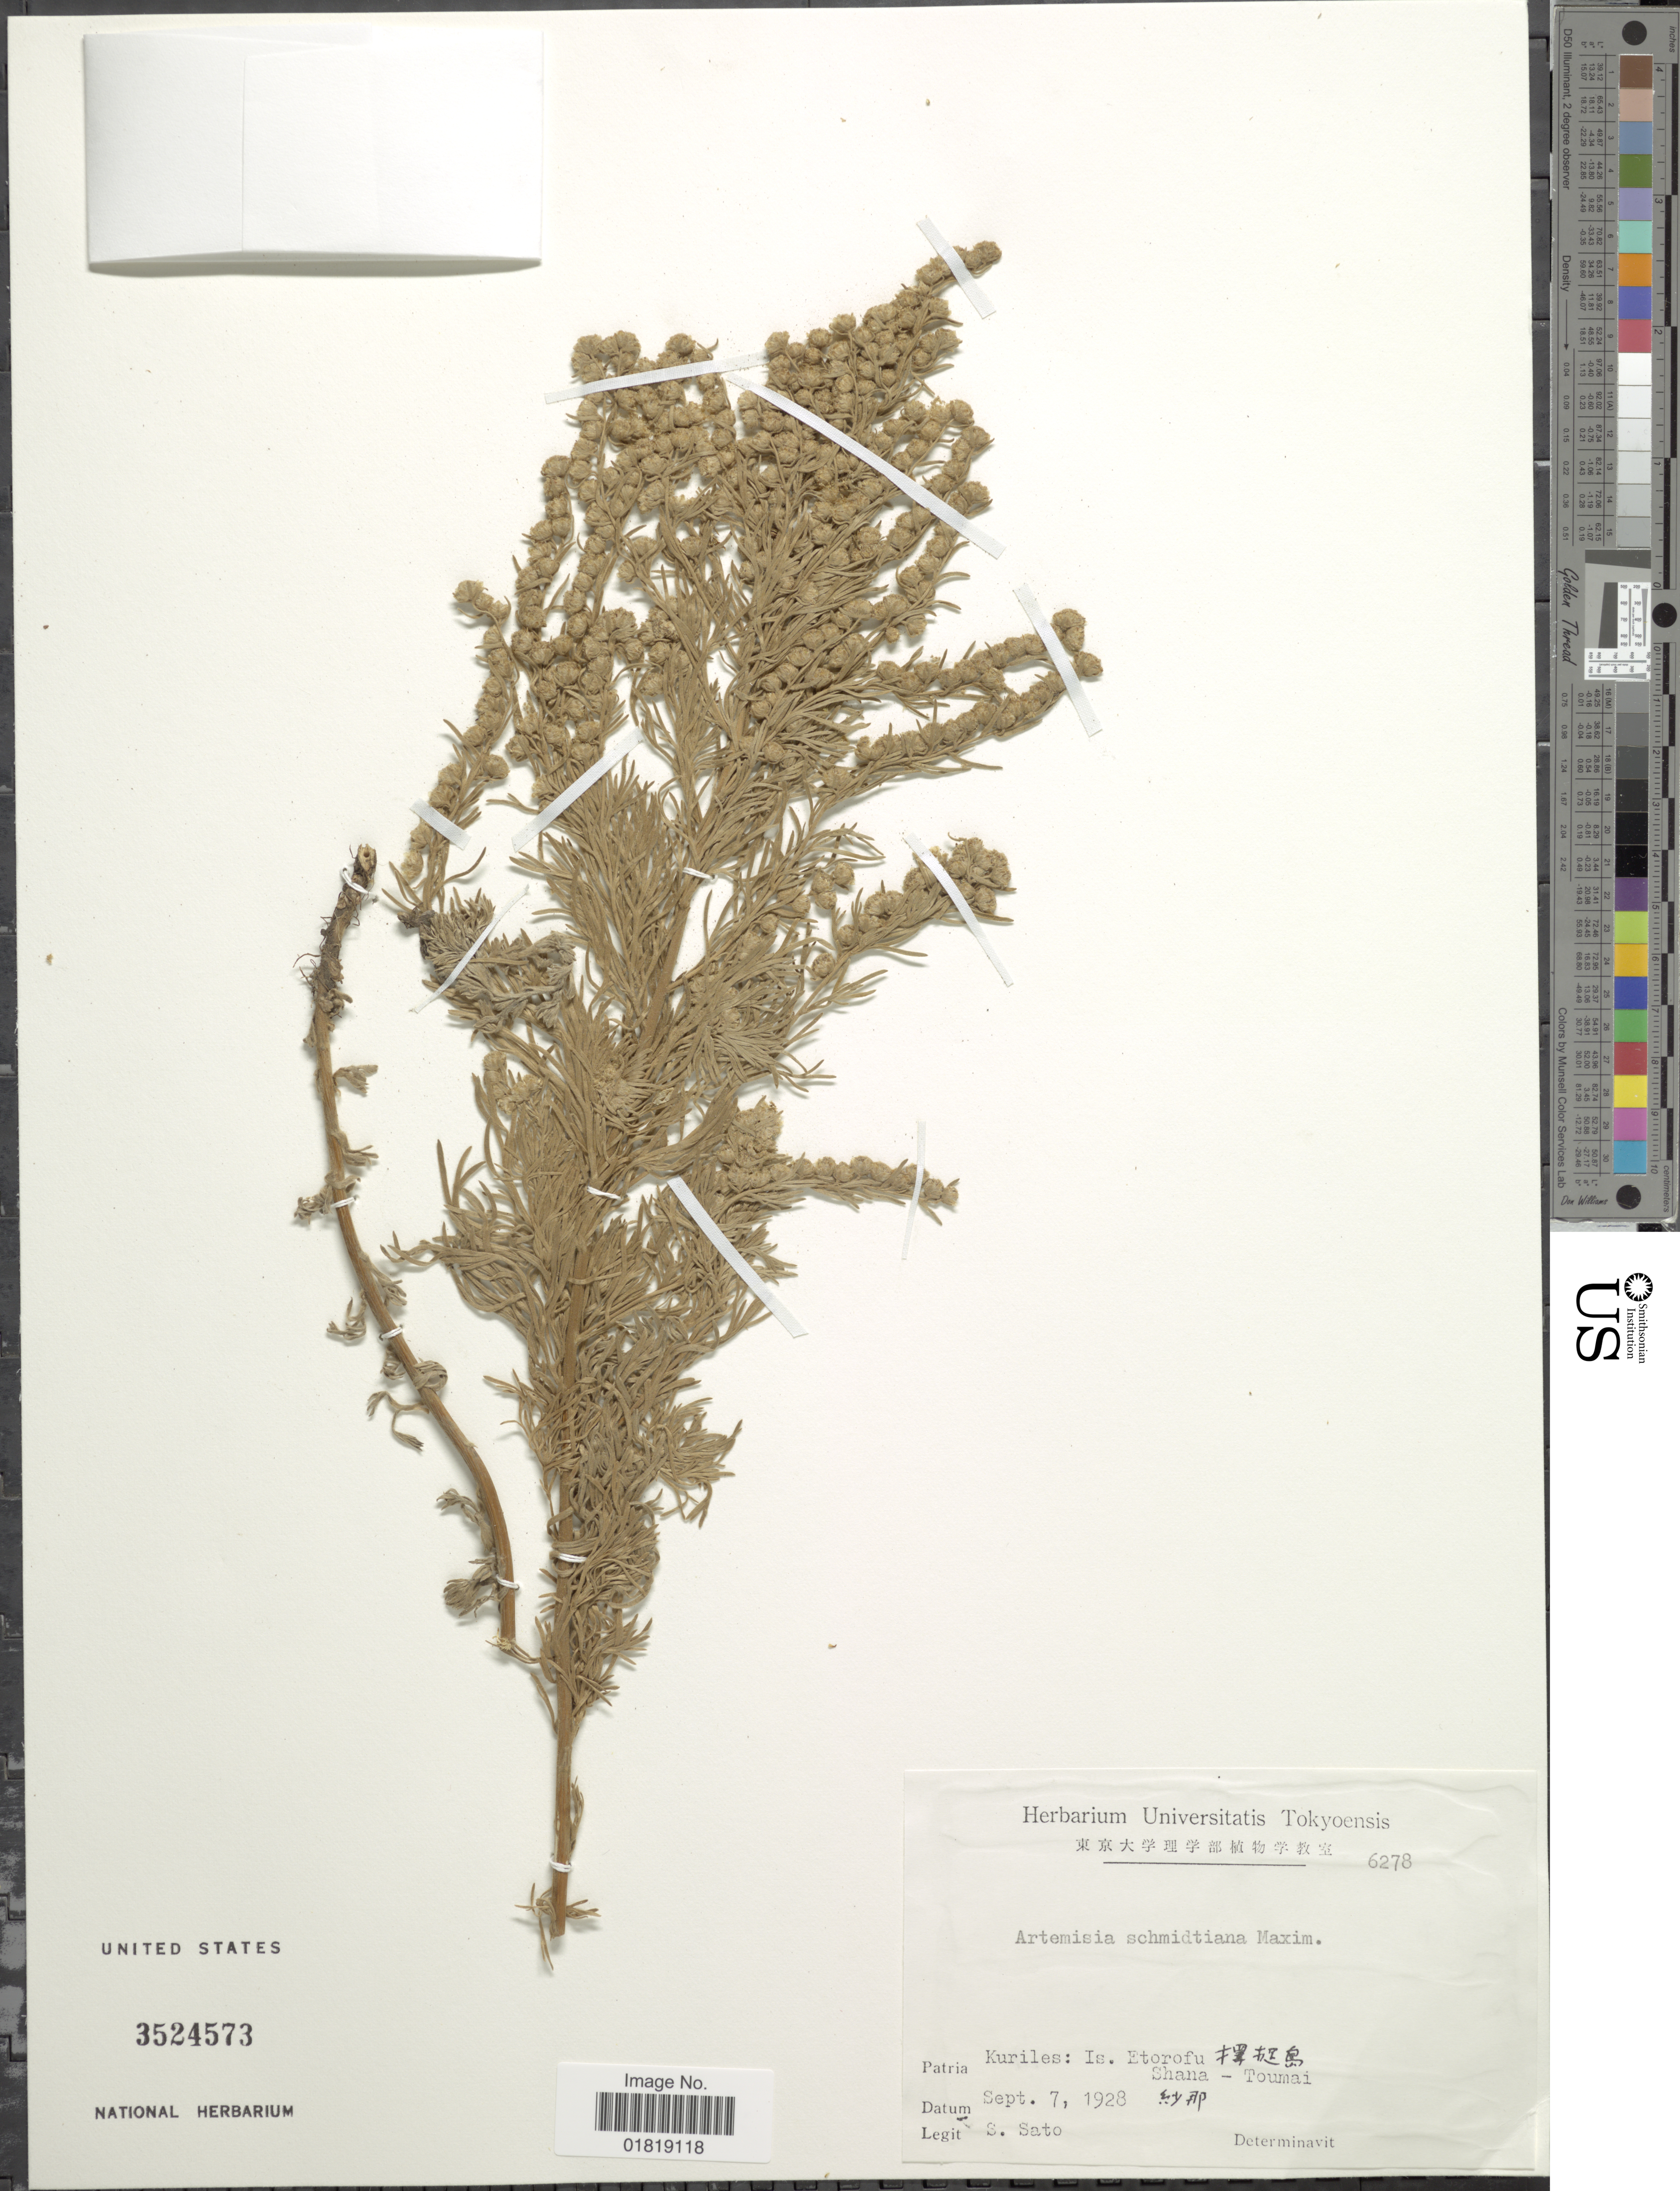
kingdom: Plantae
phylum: Tracheophyta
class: Magnoliopsida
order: Asterales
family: Asteraceae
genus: Artemisia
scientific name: Artemisia schmidtiana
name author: Maxim.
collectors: S. Sato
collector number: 6278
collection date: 1928-09-07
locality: Kuriles: Is. Etorofu, Shana - Toumai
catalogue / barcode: US 3524573